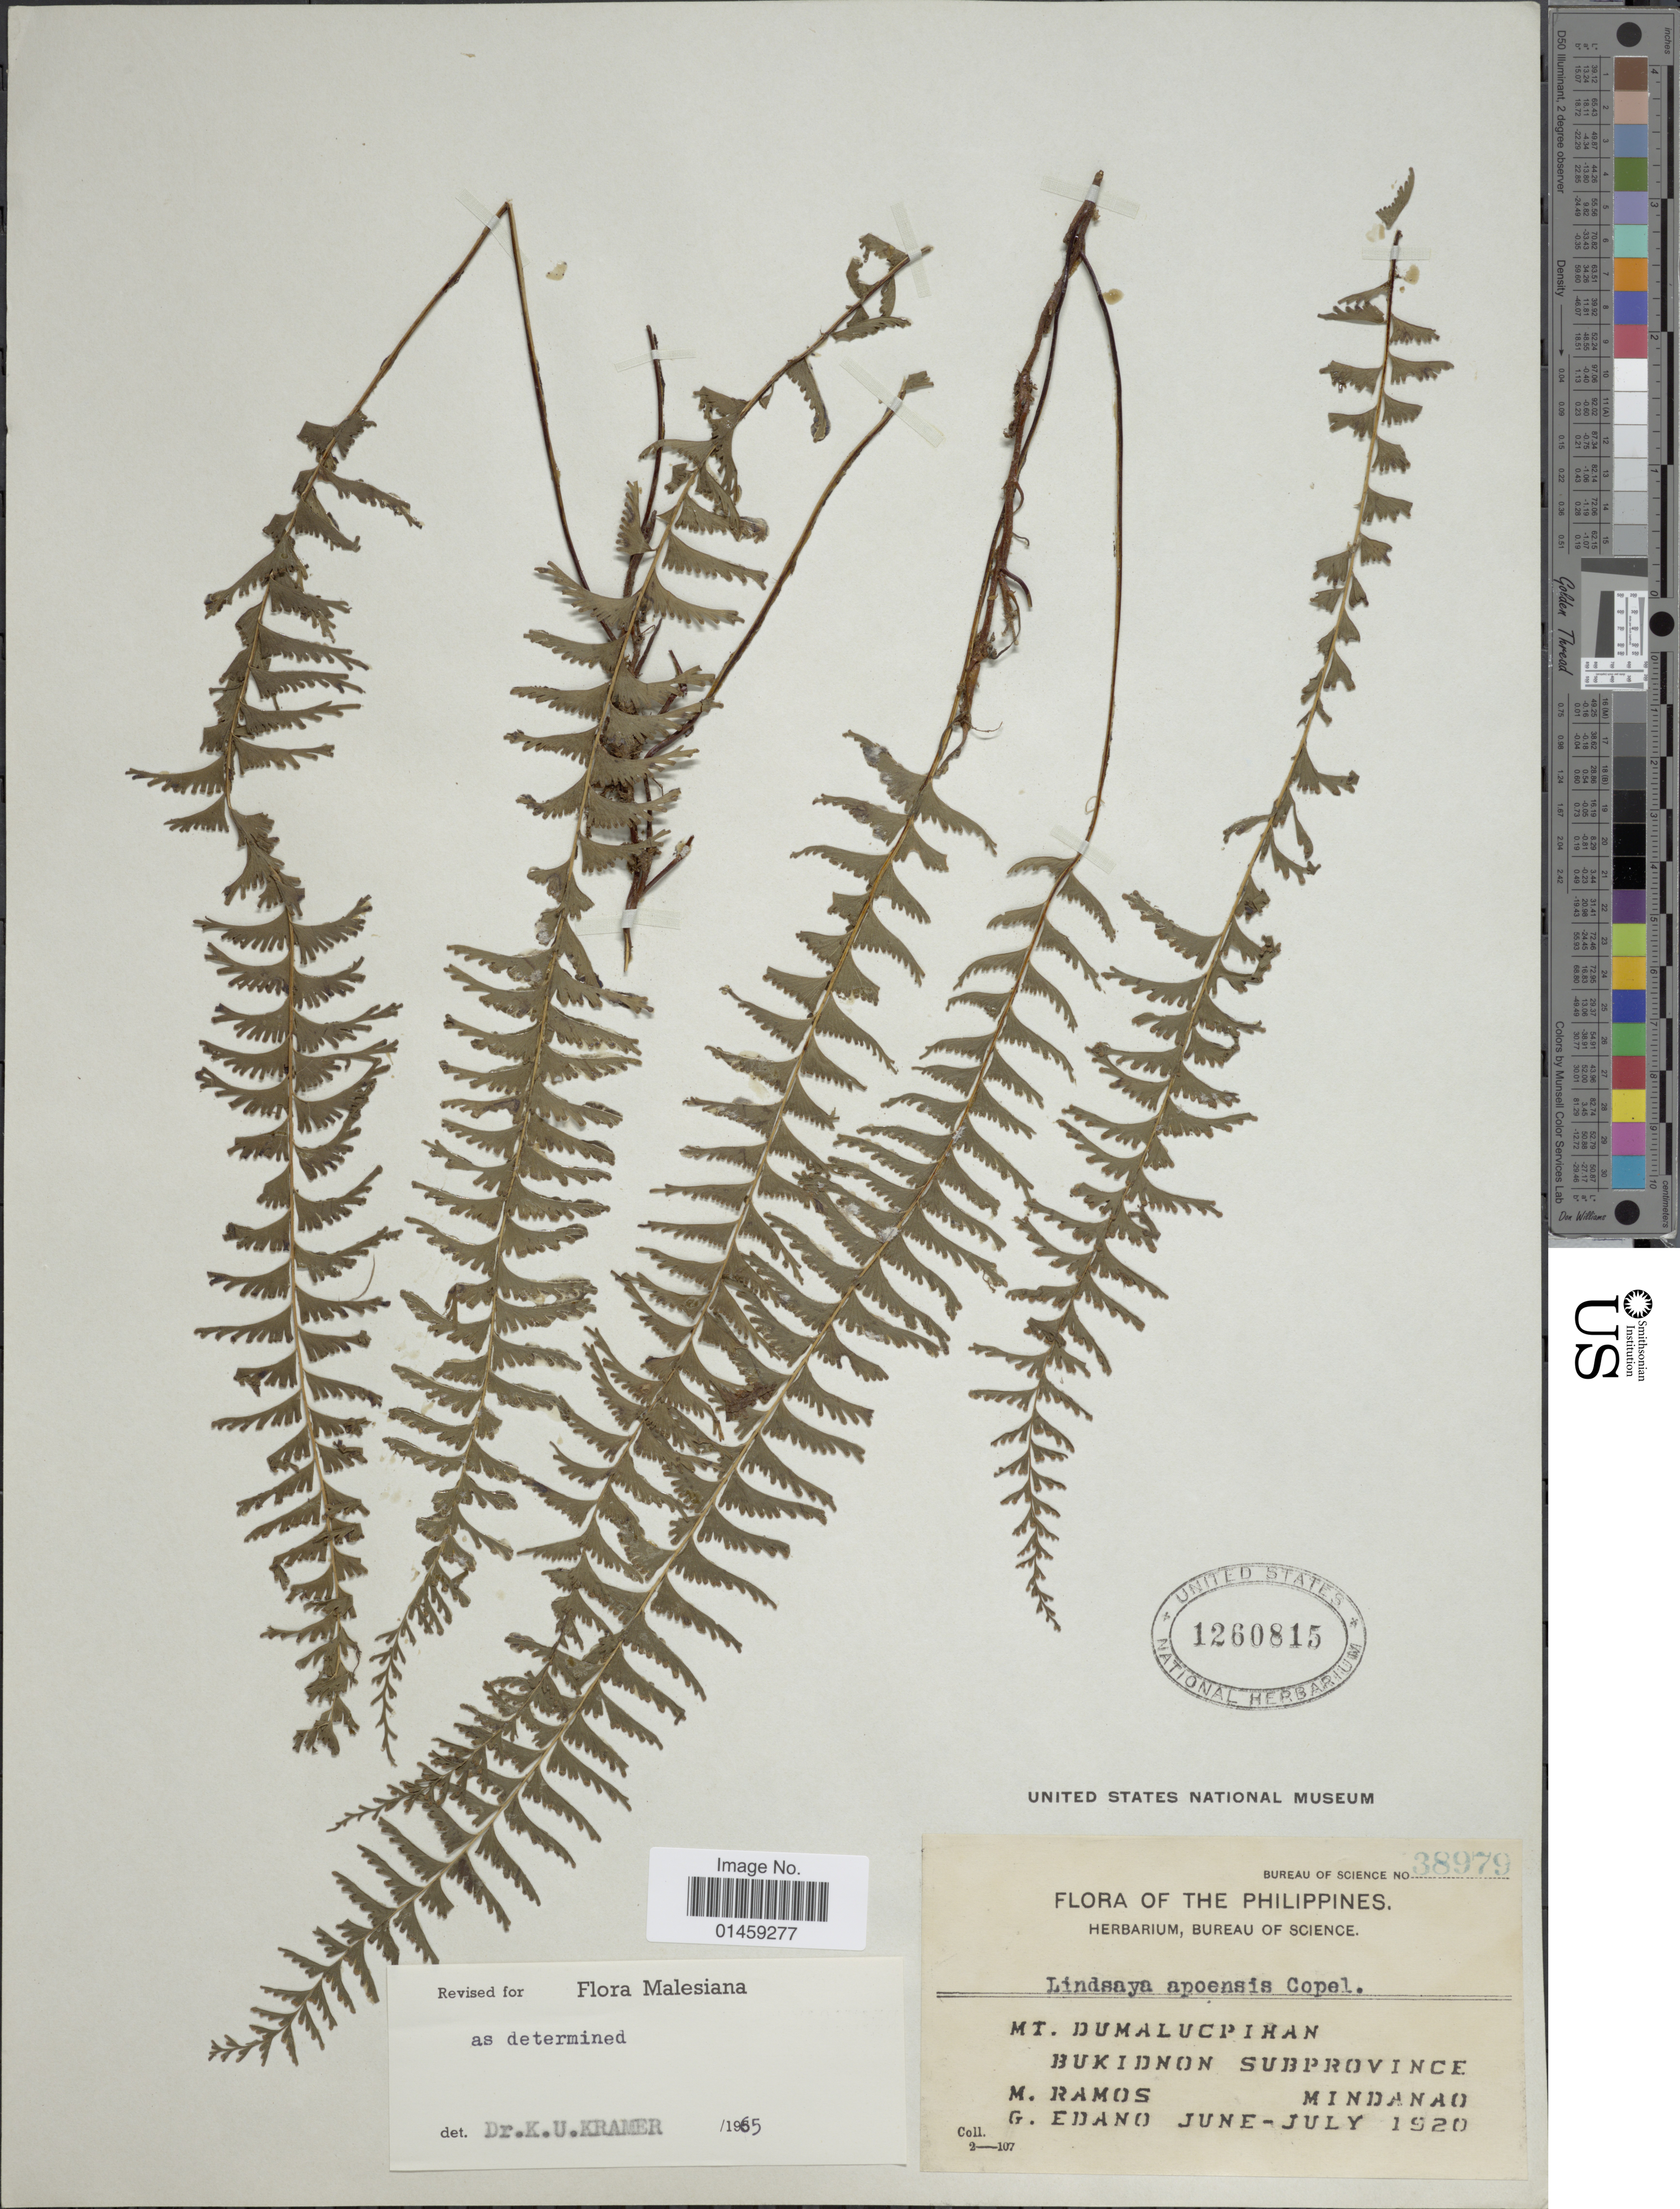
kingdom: Plantae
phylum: Tracheophyta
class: Polypodiopsida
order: Polypodiales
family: Lindsaeaceae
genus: Lindsaea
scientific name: Lindsaea apoensis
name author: Copel.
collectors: M. Ramos & G. Edaño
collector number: Bureau of Science 38979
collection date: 1920-06/1920-07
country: Philippines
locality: Mt. Dumalucpihan. Bukidnon Subprovince. Mindanao.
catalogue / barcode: US 1260815